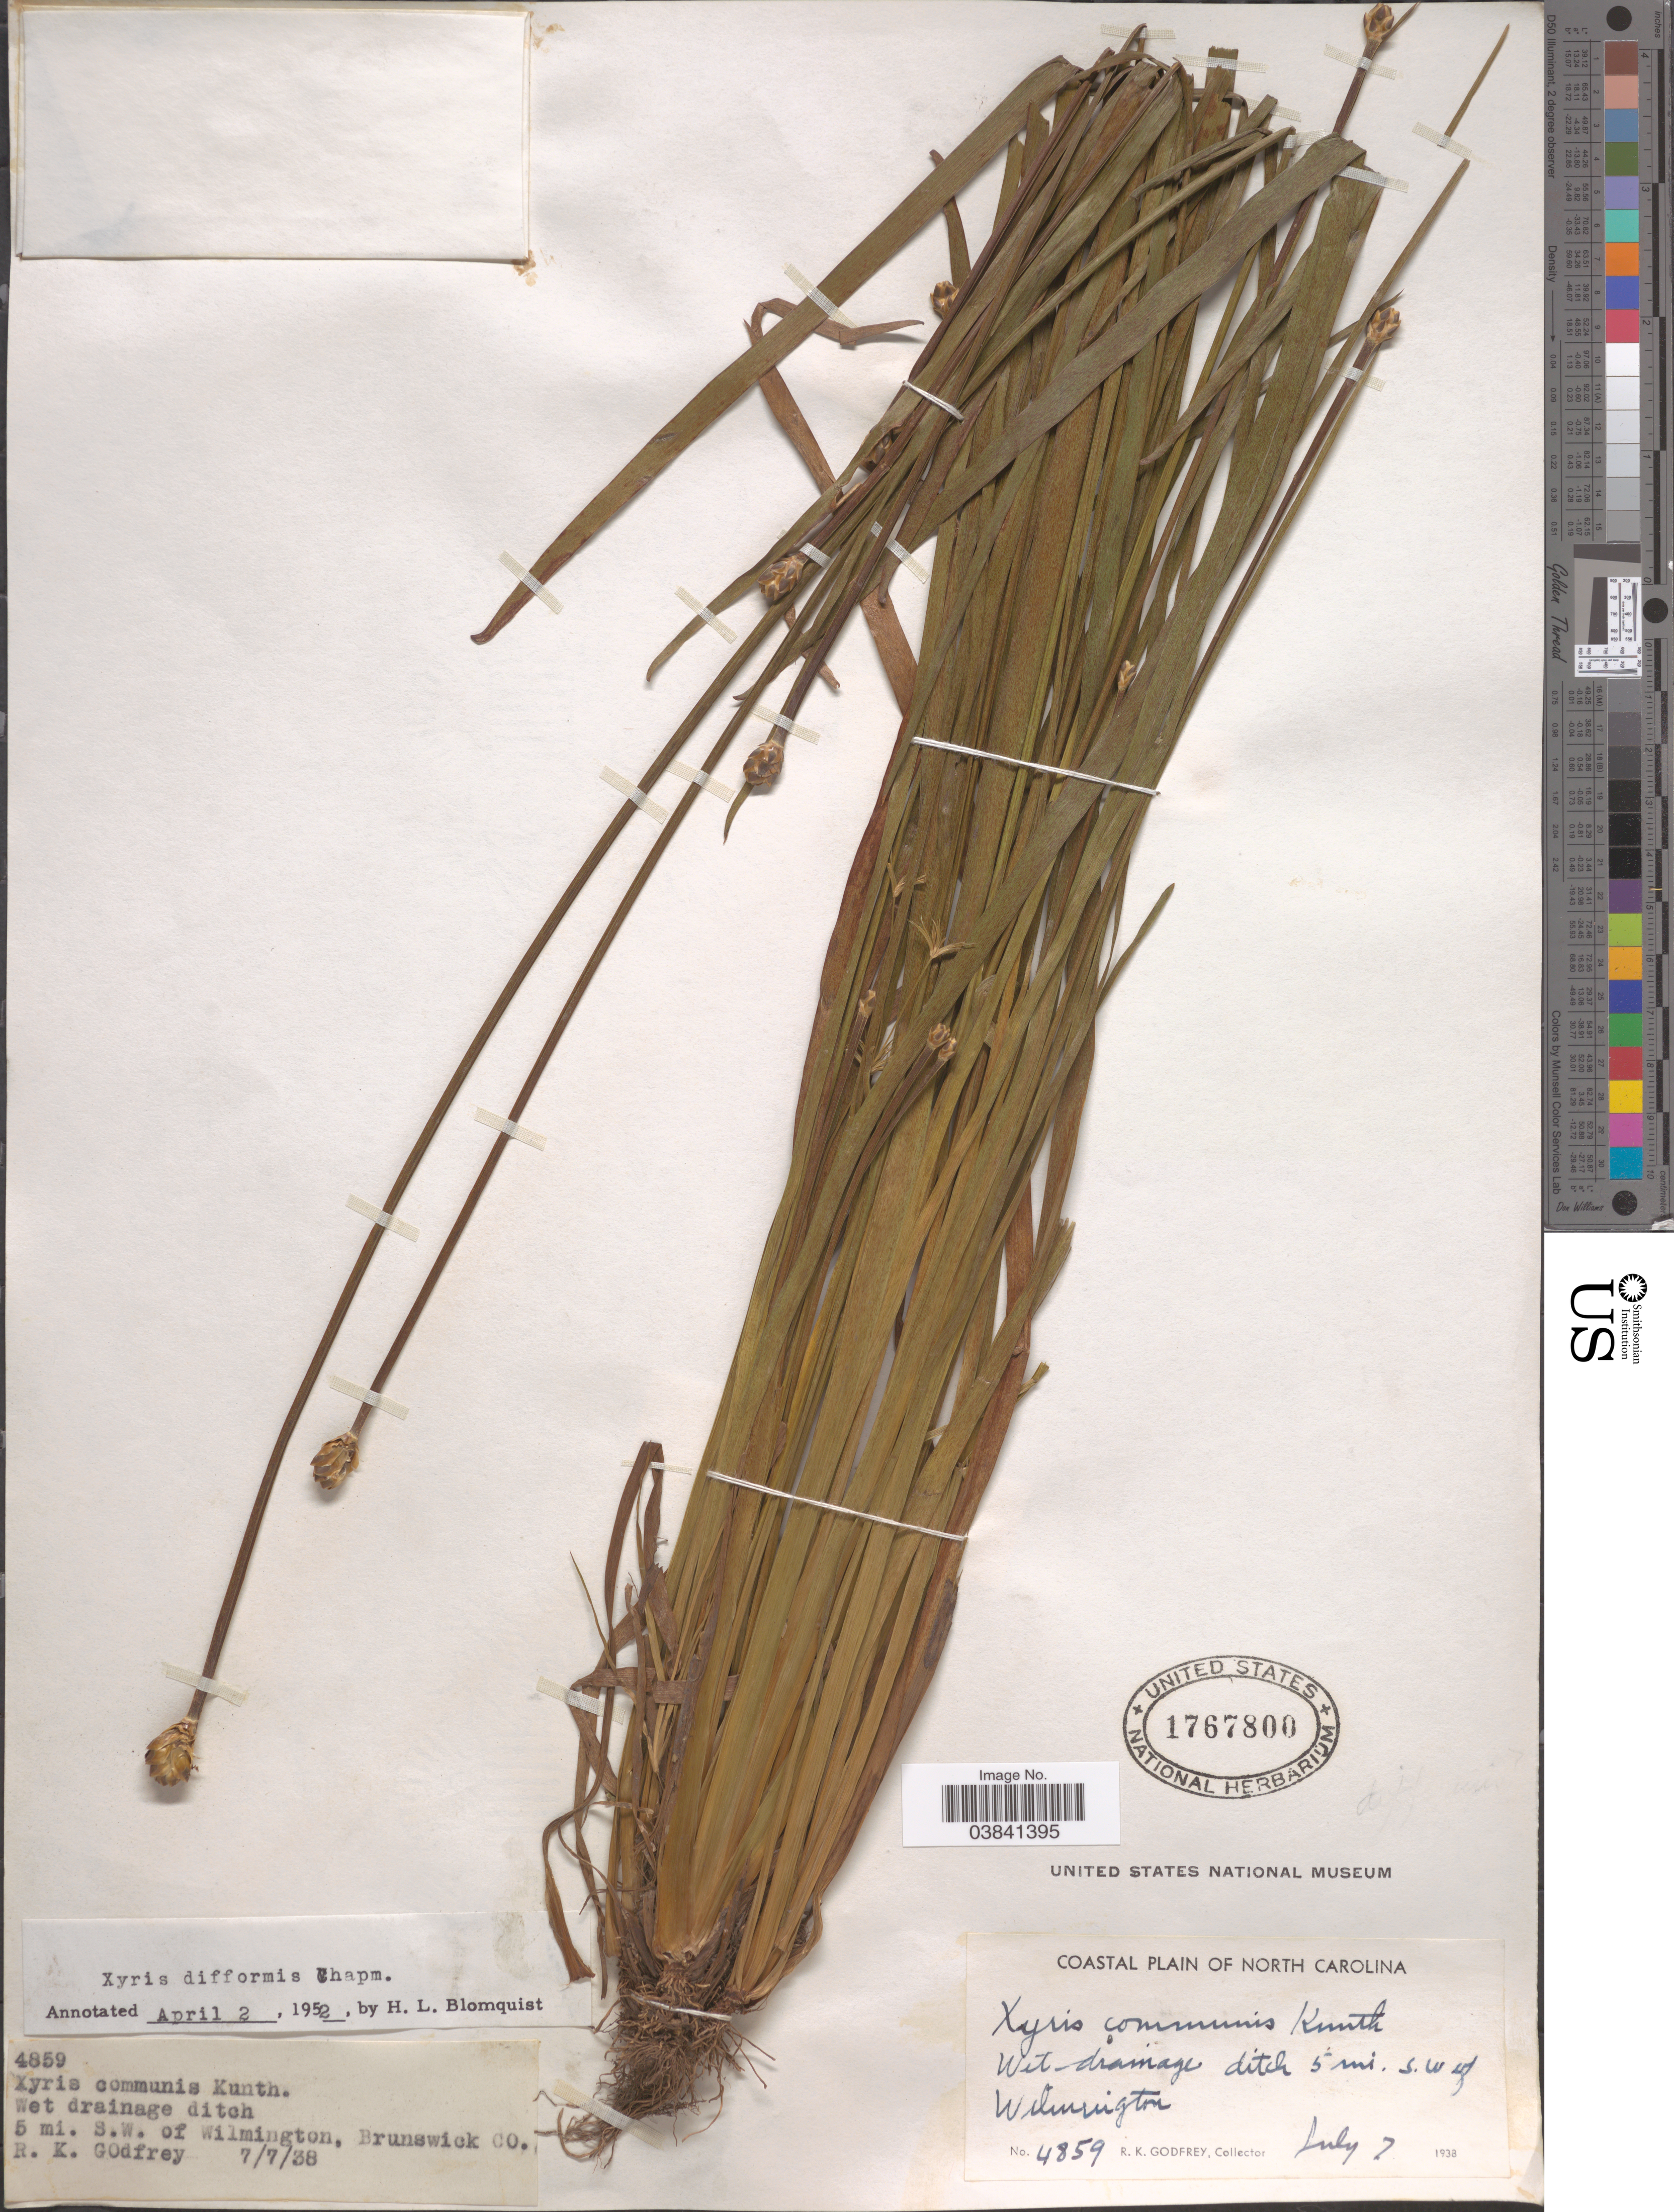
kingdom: Plantae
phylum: Tracheophyta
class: Liliopsida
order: Poales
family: Xyridaceae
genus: Xyris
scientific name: Xyris difformis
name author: Chapm.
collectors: R. K. Godfrey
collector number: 4859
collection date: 1938-07-07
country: United States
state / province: North Carolina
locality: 5 mi. S.W. of Wilmington, Brunswick Co. Coastal Plain of North Carolina.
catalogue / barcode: US 1767800